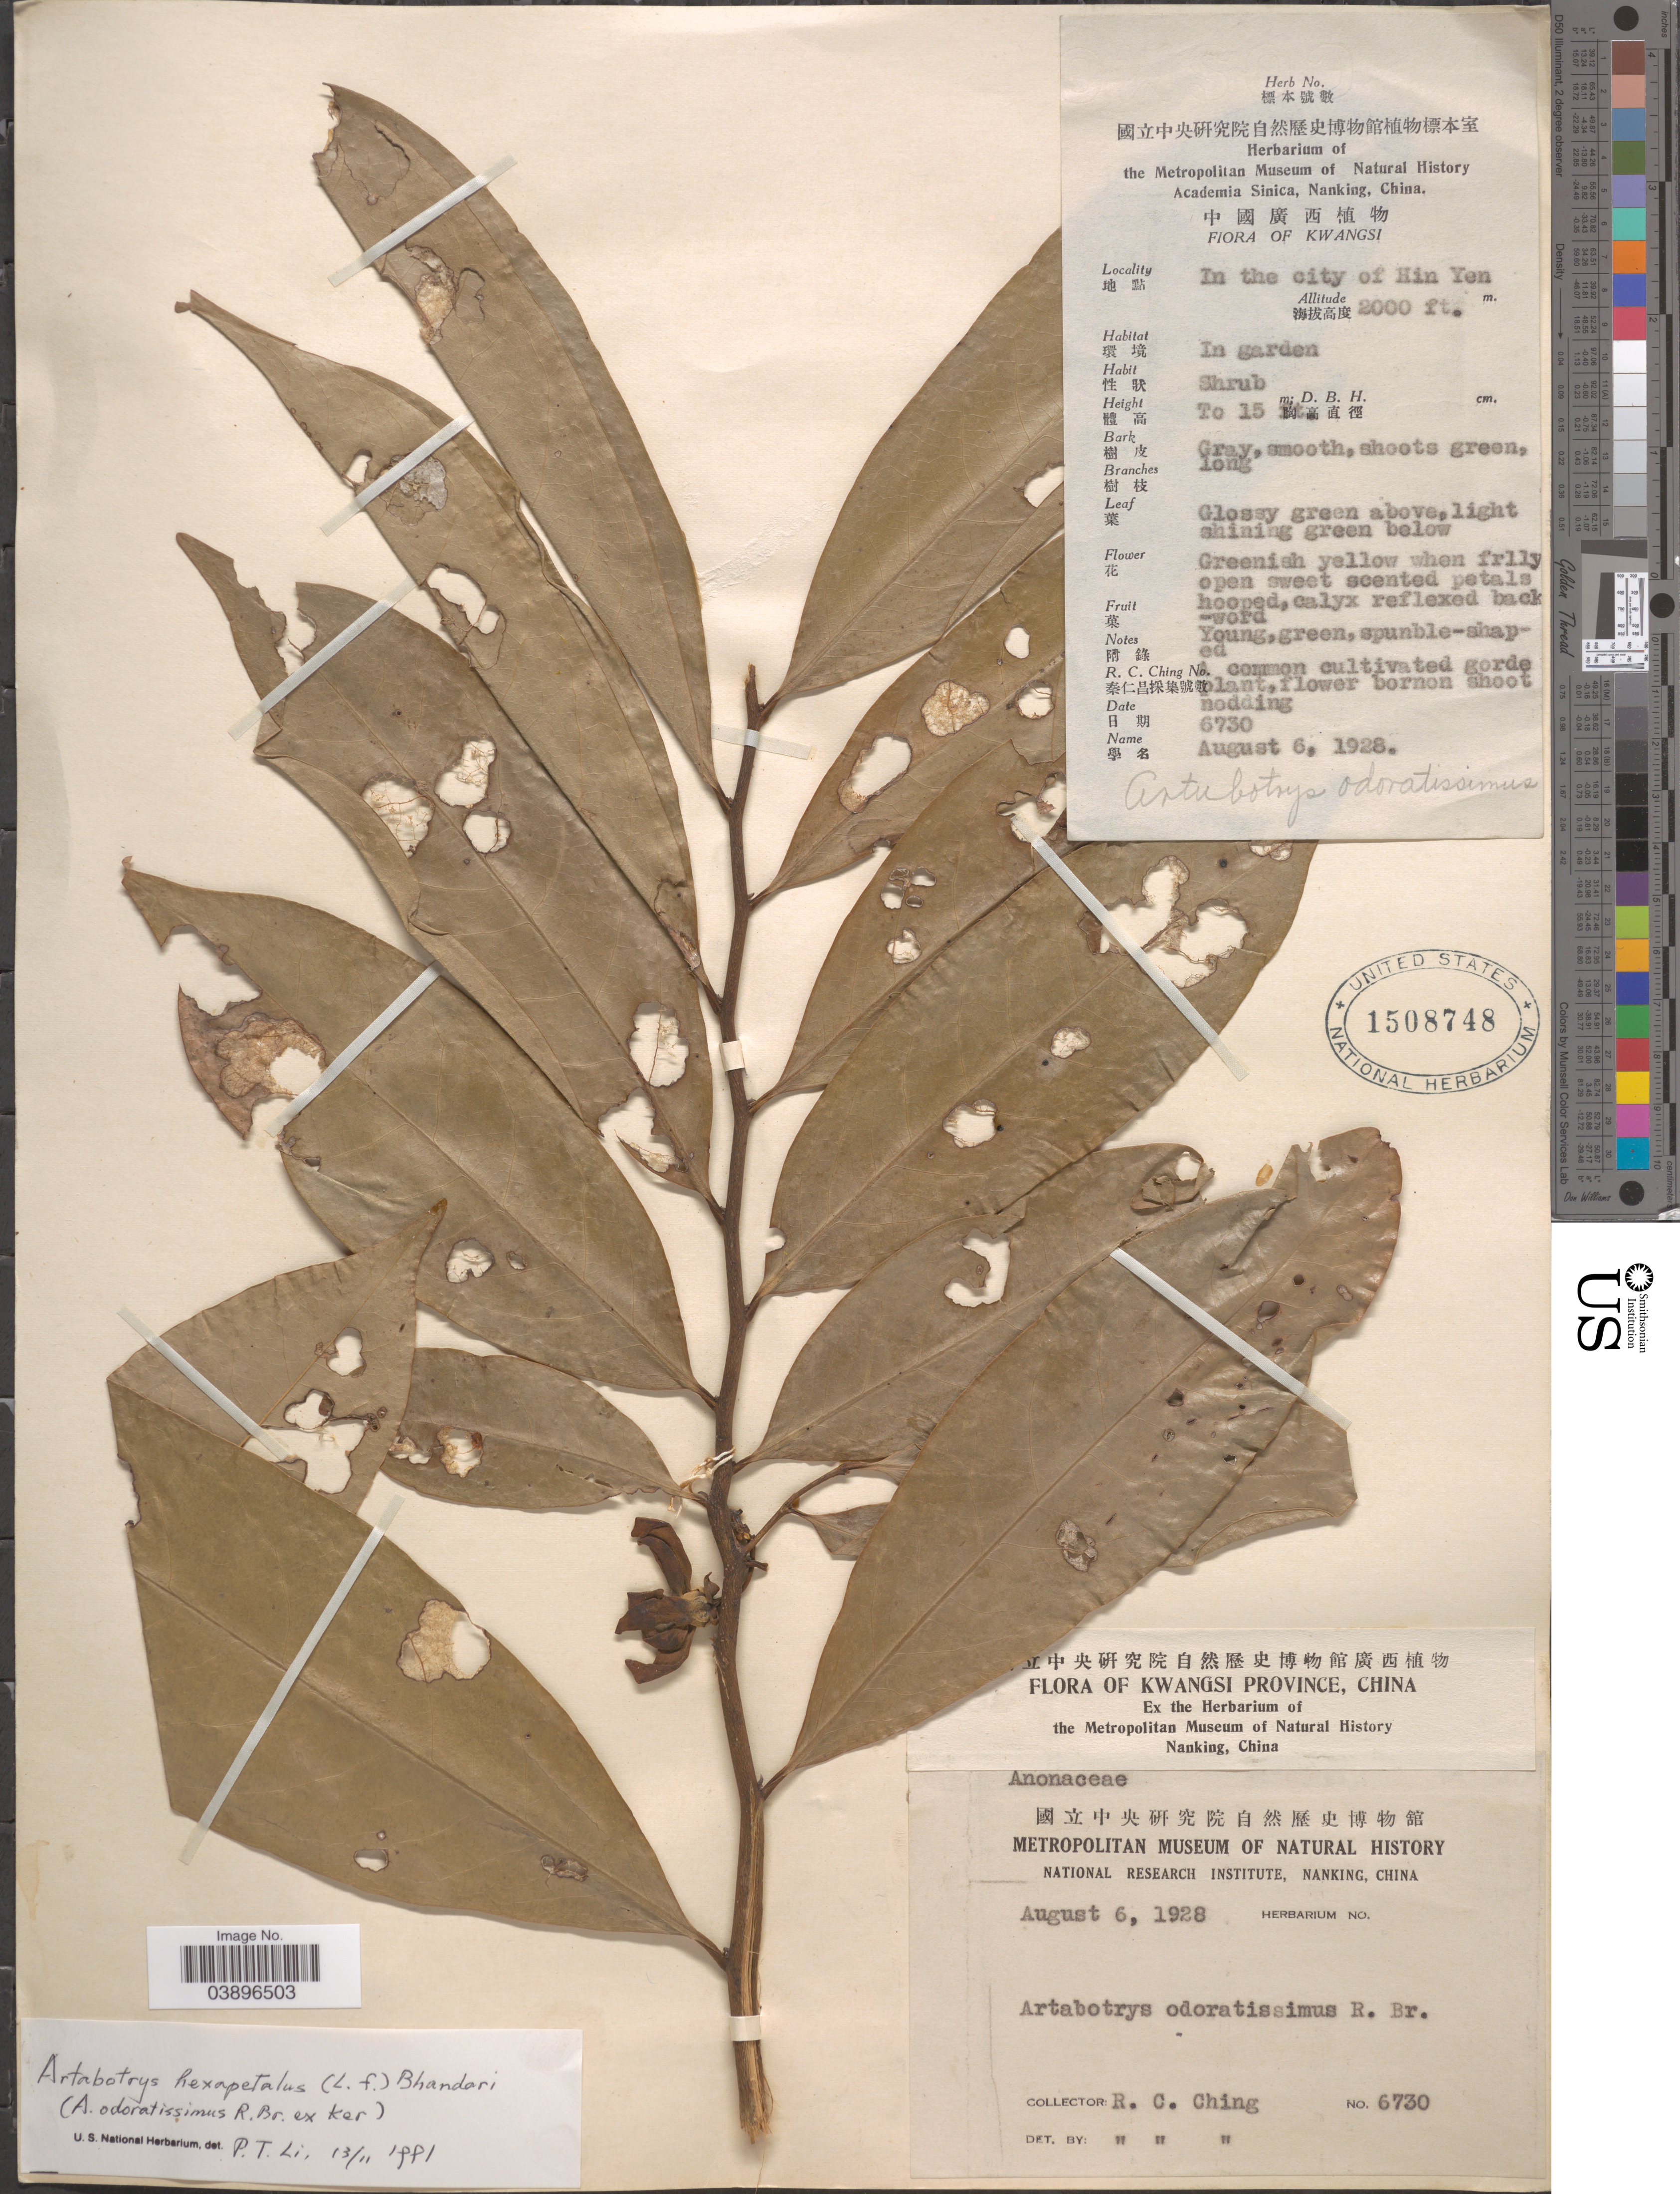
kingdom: Plantae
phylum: Tracheophyta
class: Magnoliopsida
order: Magnoliales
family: Annonaceae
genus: Artabotrys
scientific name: Artabotrys odoratissimus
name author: R. Br.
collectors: R. C. Ching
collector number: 6730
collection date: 1928-08-06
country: China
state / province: Guangxi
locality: Kwangsi Province. In the city of Hin Yen. In garden.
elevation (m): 610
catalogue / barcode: US 1508748